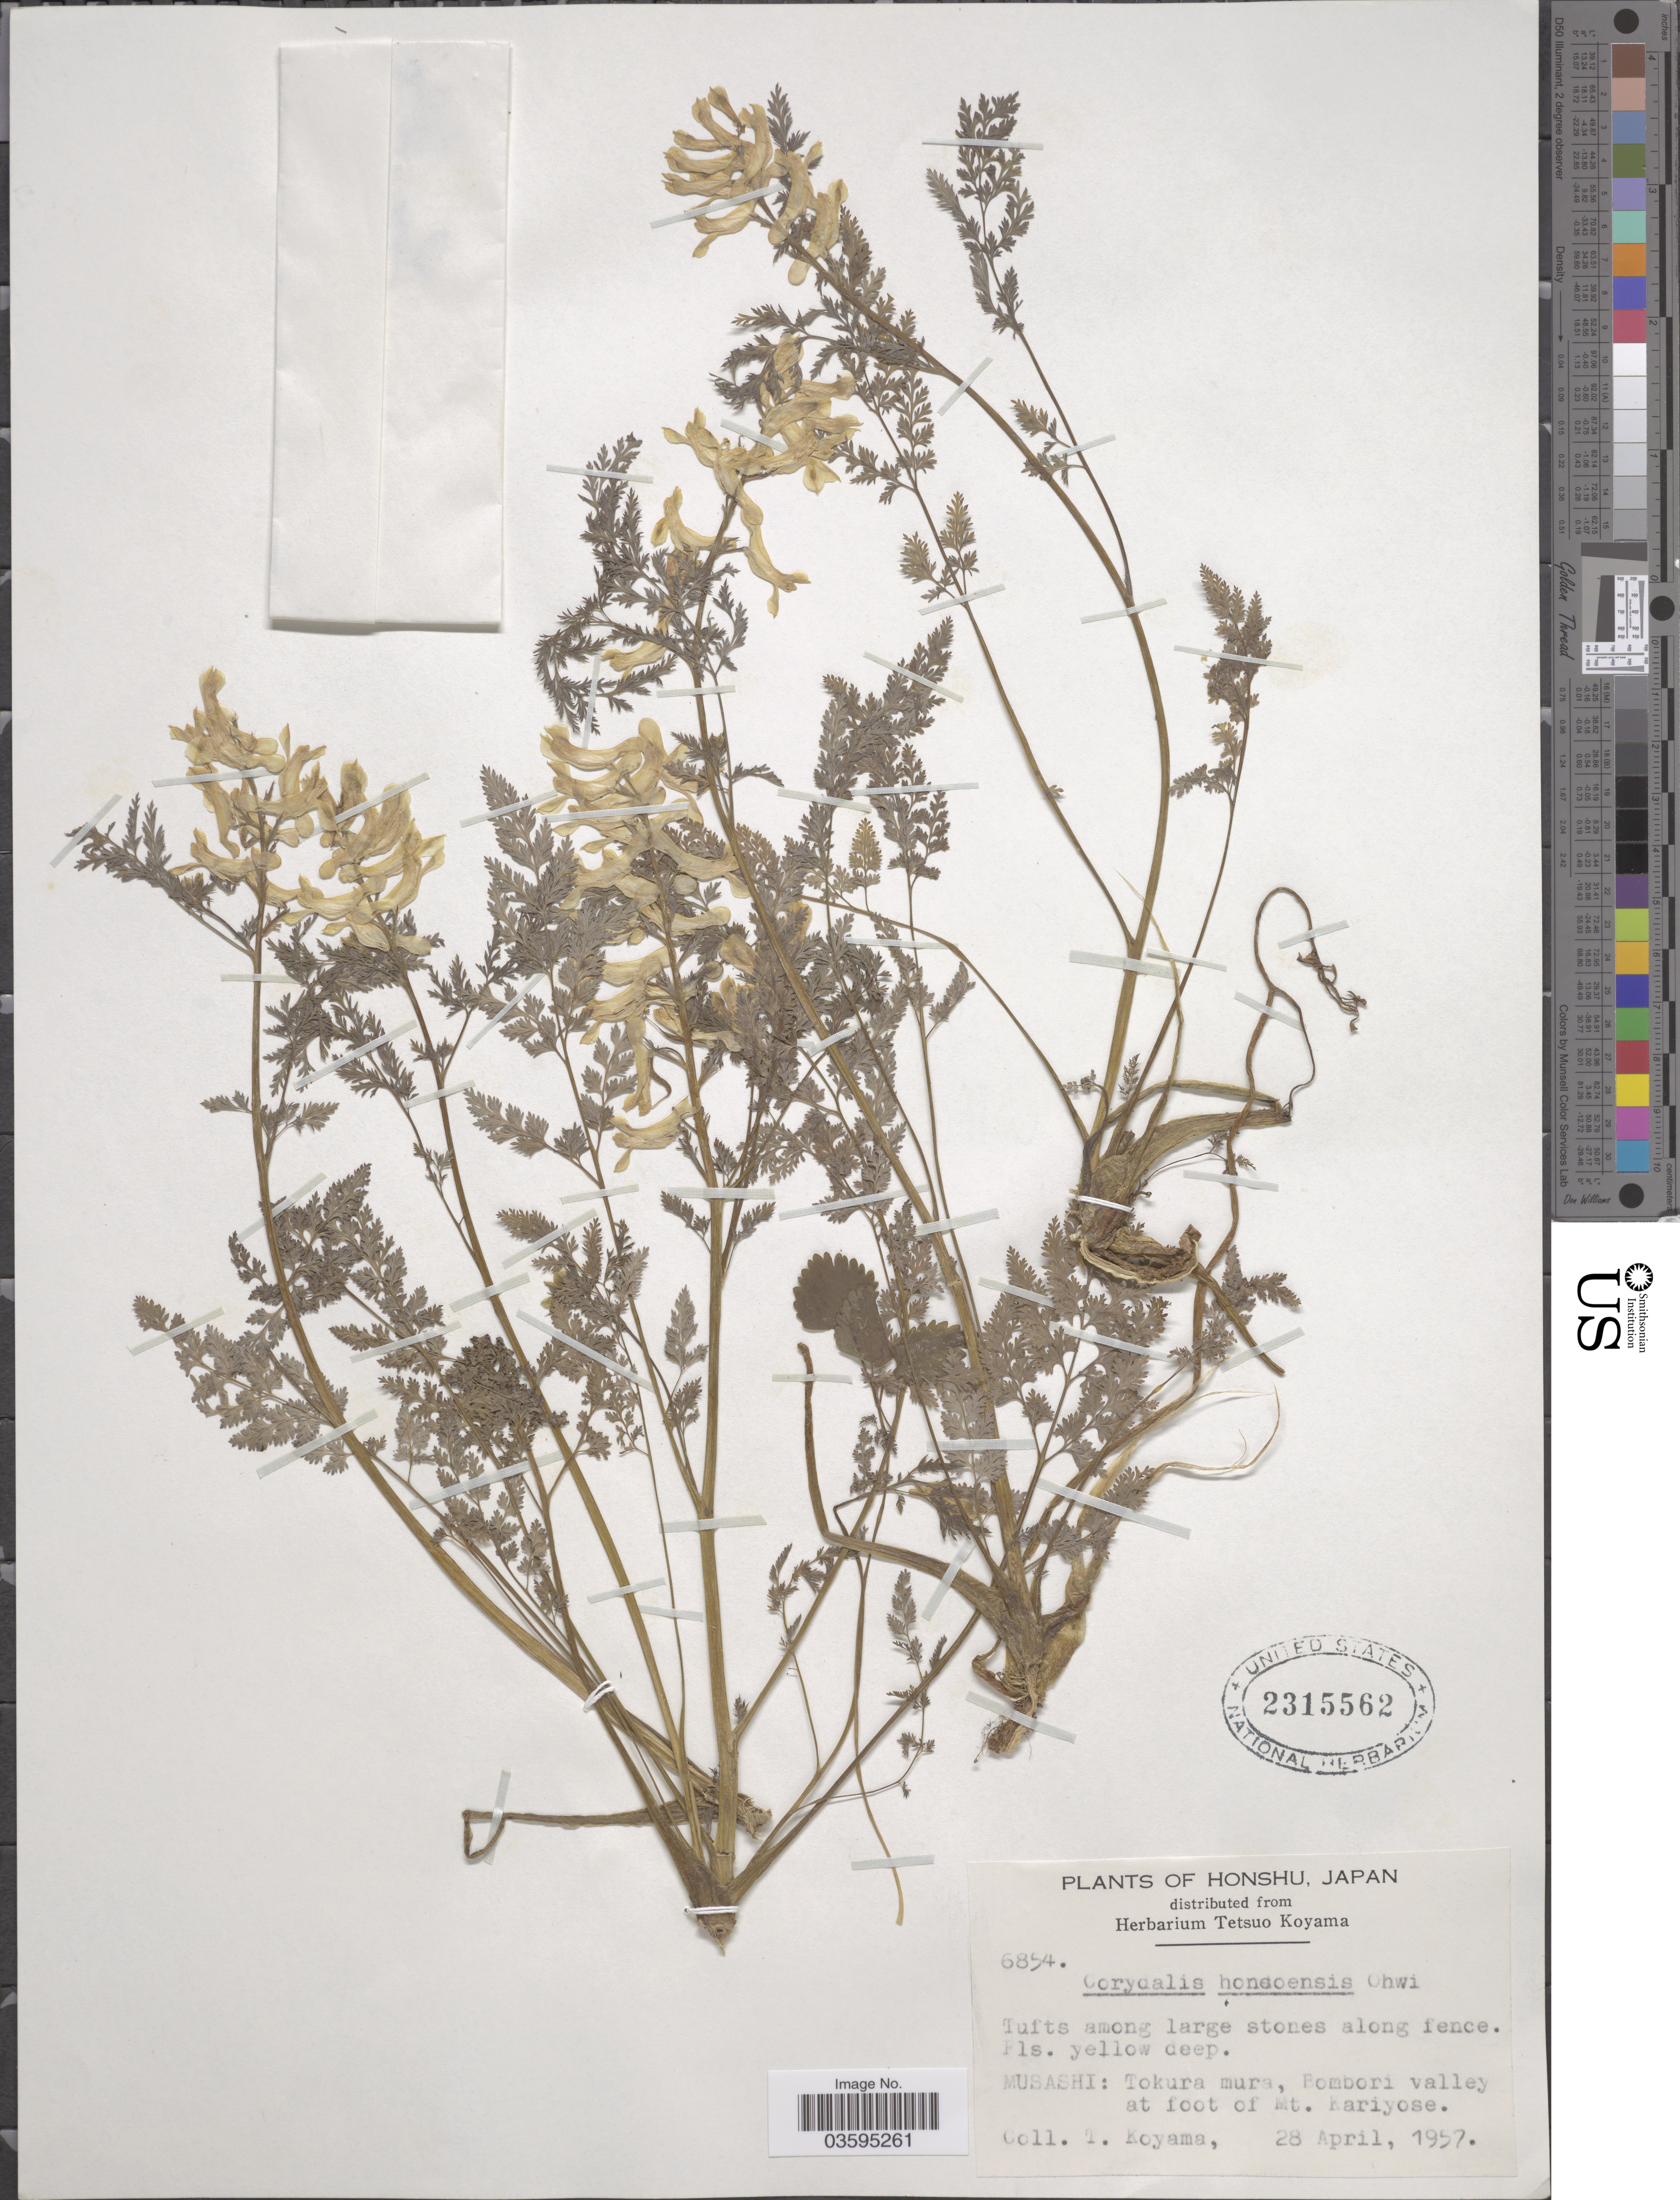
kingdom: Plantae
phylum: Tracheophyta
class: Magnoliopsida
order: Ranunculales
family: Papaveraceae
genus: Corydalis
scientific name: Corydalis hondoensis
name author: Ohwi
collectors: T. Koyama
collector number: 6854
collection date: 1957-04-28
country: Japan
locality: Honshu. Musashi: Tokura mura, Bombori valley at foot of Mt. Kariyose.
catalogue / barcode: US 2315562